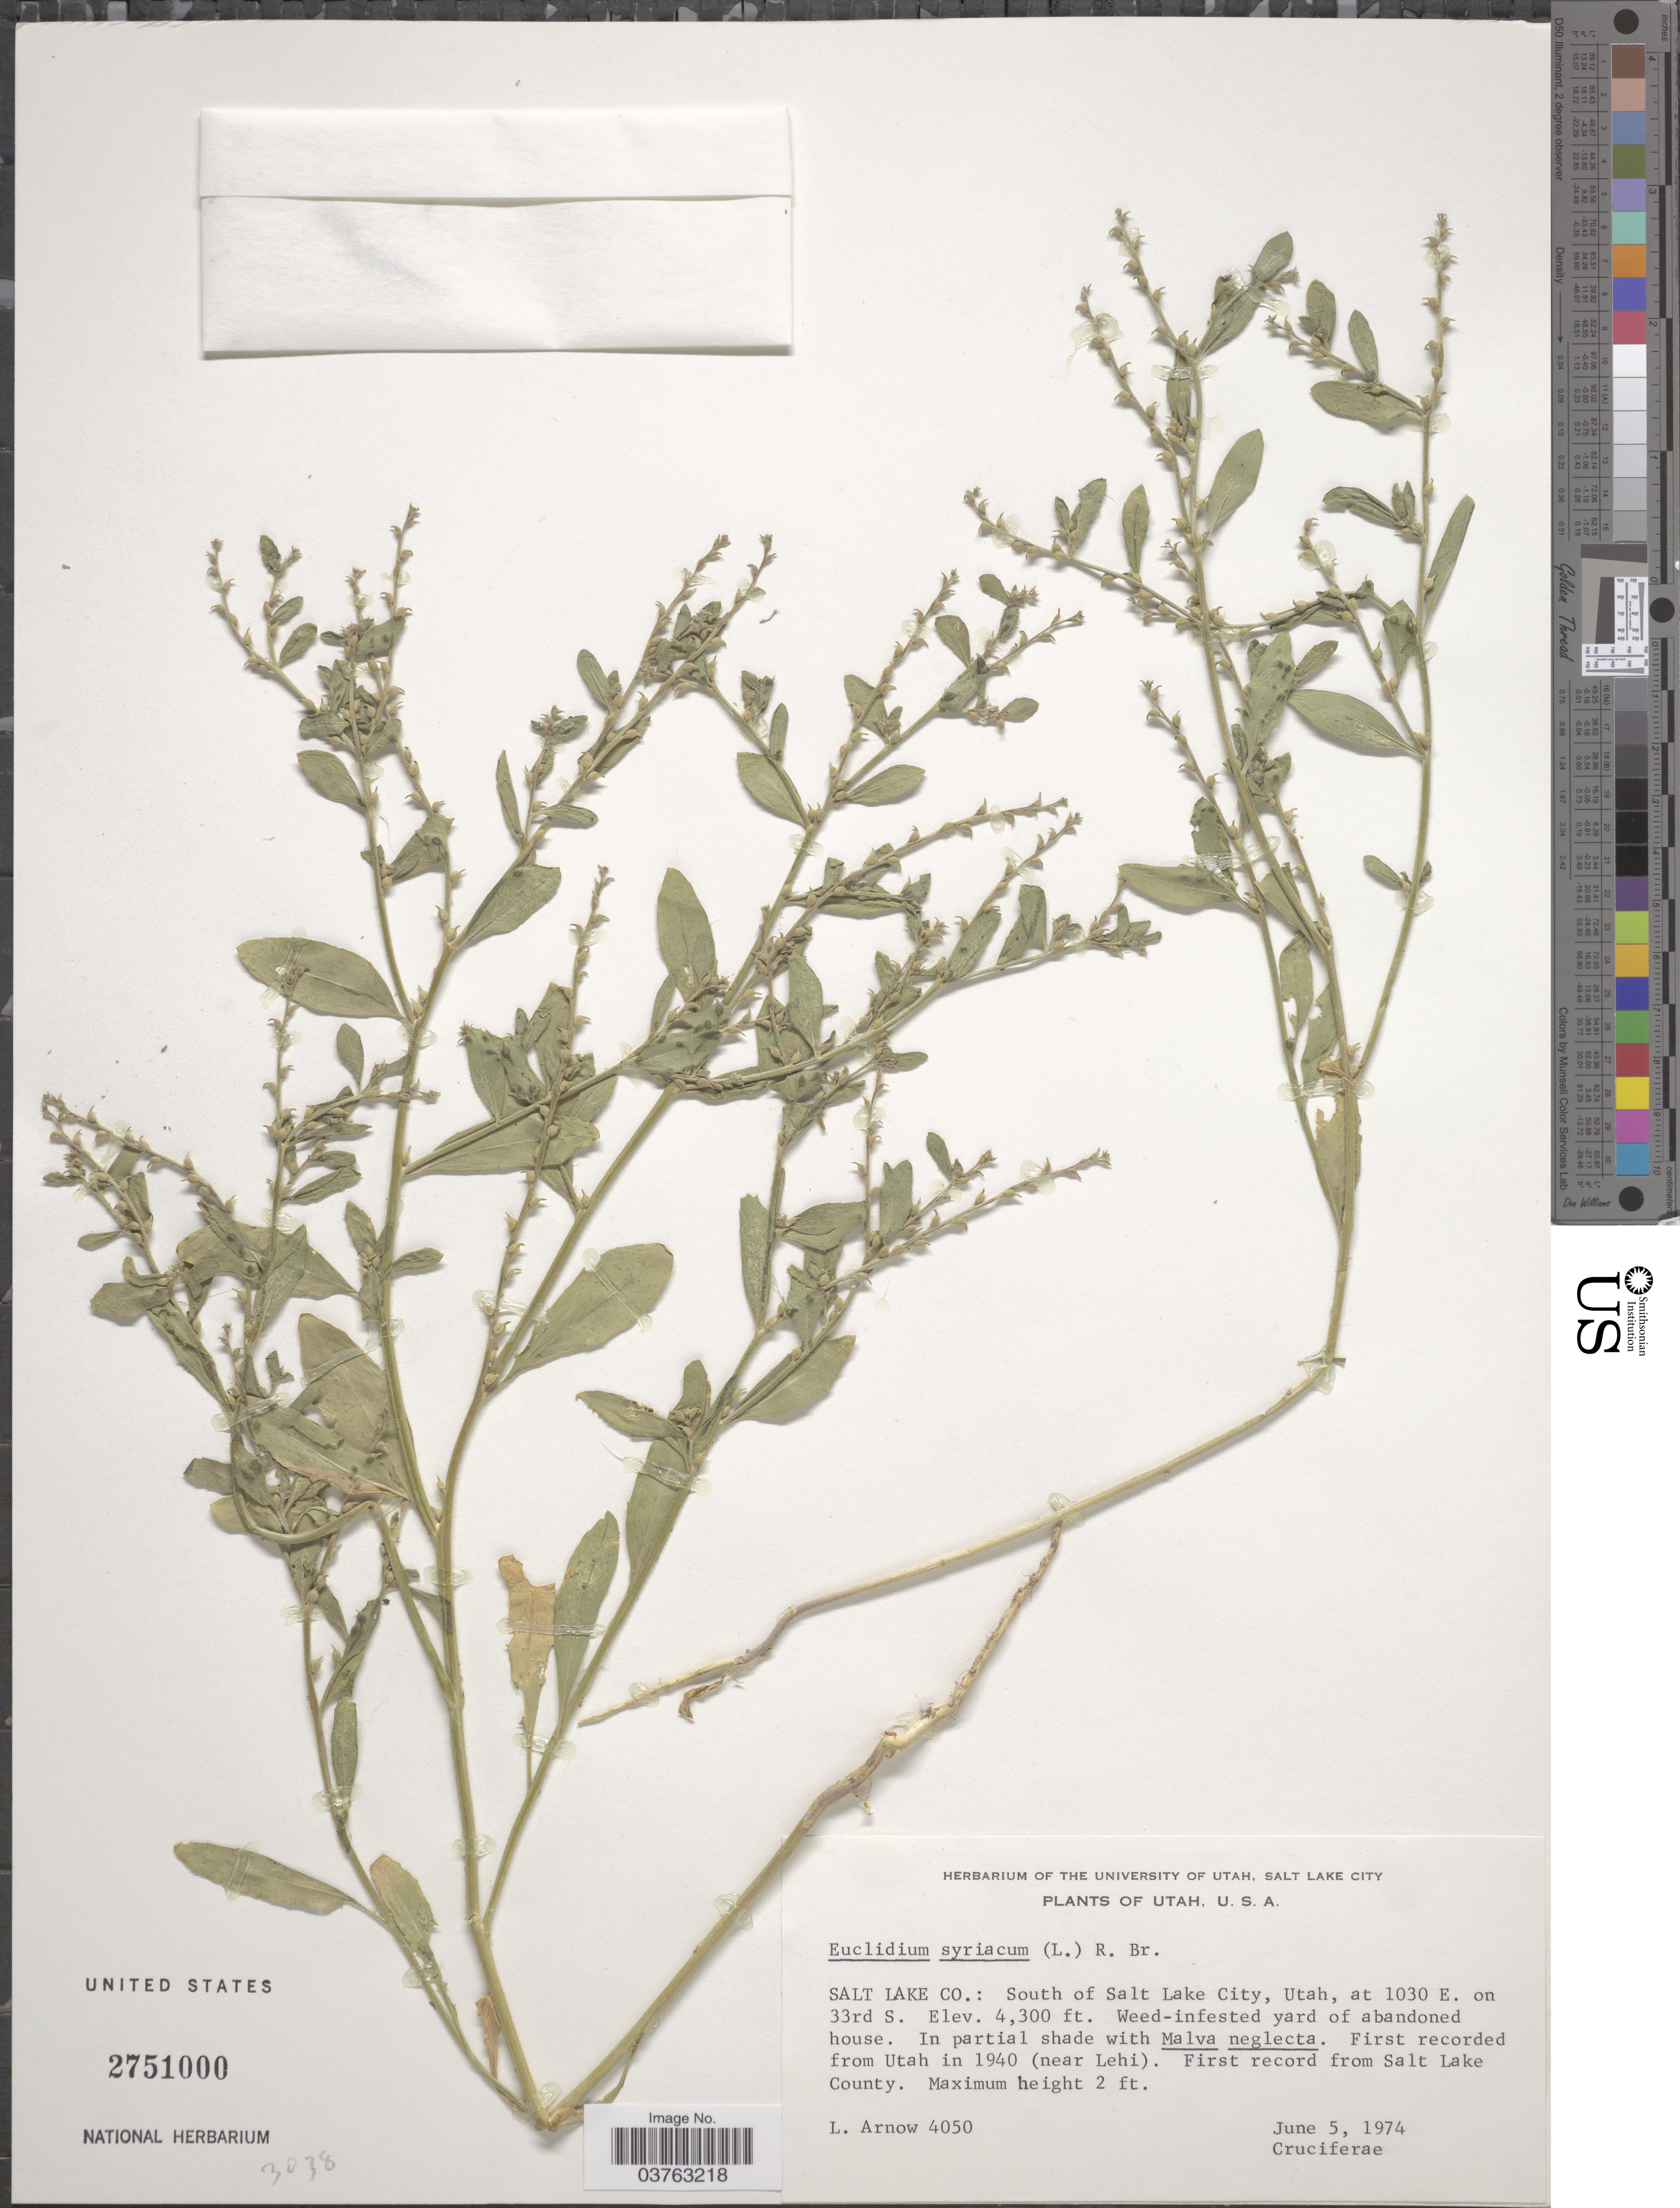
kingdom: Plantae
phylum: Tracheophyta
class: Magnoliopsida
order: Brassicales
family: Brassicaceae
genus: Euclidium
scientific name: Euclidium syriacum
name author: (L.) W.T. Aiton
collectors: L. Arnow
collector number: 4050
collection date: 1974-06-05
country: United States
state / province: Utah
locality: Salt Lake Co.: South of Salt Lake City, at 1030 E. on 33rd S.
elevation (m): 1311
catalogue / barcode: US 2751000